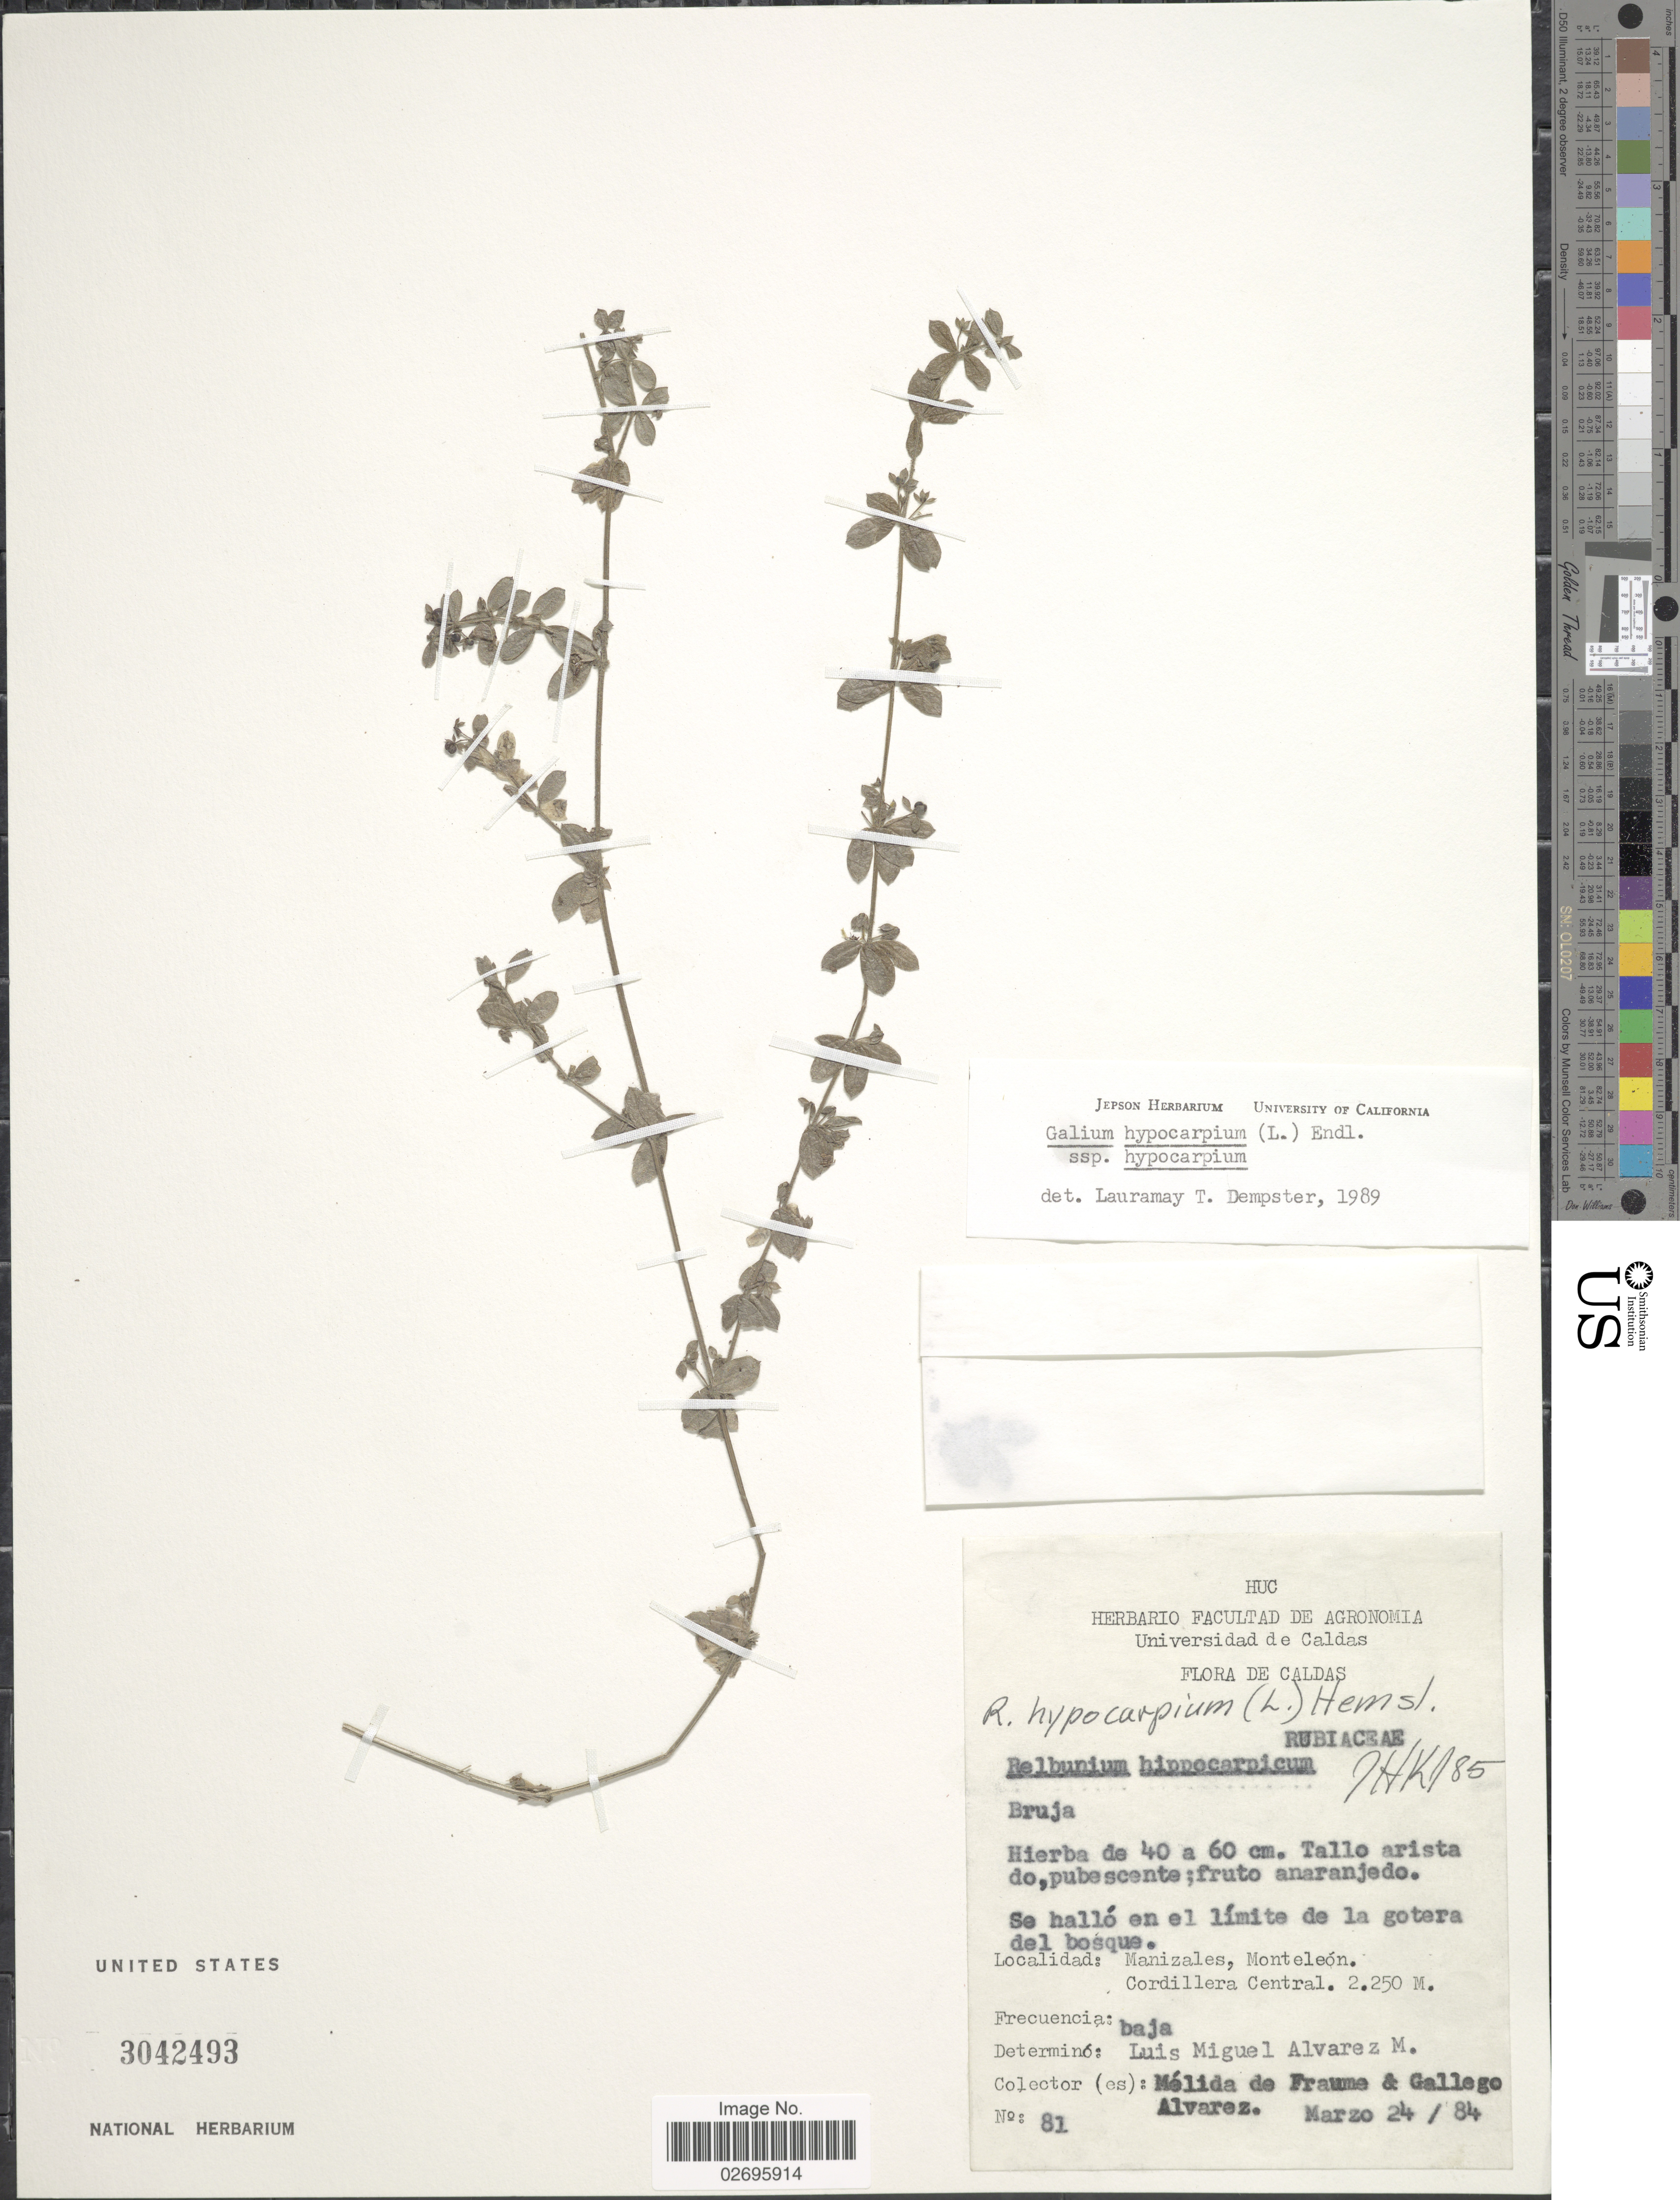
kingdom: Plantae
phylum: Tracheophyta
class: Magnoliopsida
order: Gentianales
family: Rubiaceae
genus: Galium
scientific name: Galium hypocarpium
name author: (L.) Endl. ex Griseb.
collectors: M. Fraume & G. Alvarez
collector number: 81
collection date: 1984-03-24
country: Colombia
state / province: Caldas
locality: Manizales, Monteleón. Cordillera Central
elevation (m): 2250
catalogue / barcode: US 3042493